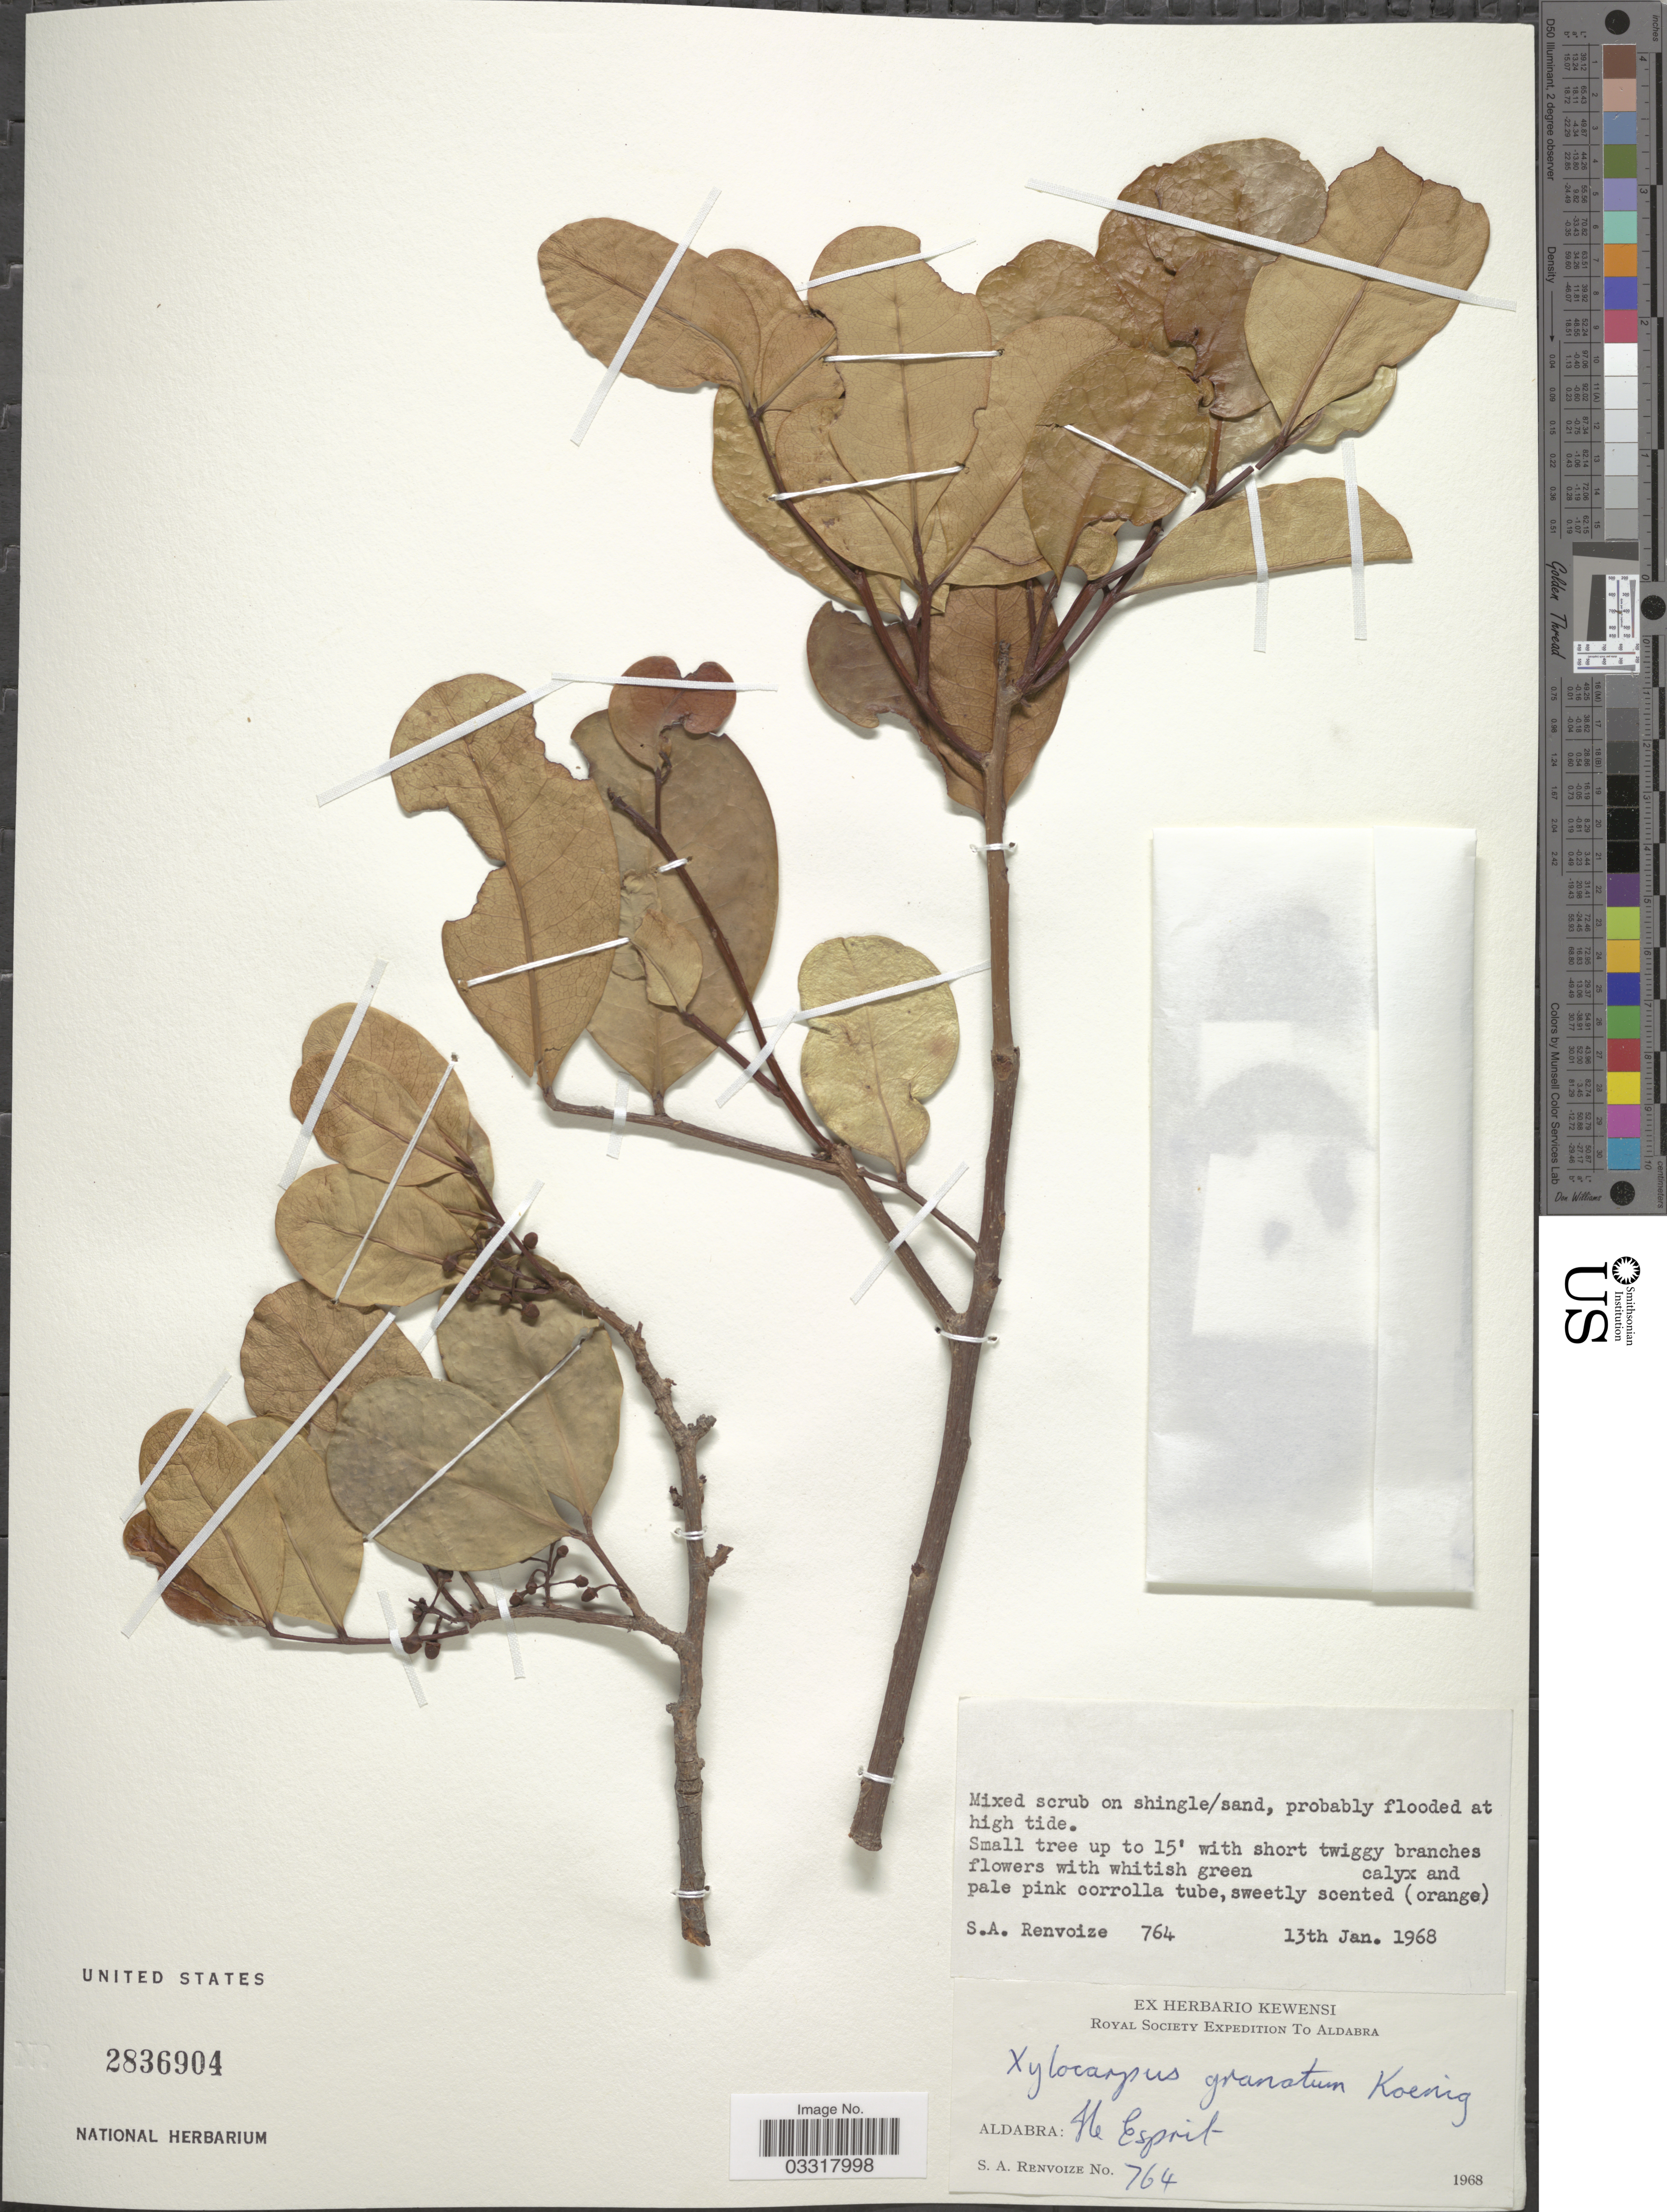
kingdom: Plantae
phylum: Tracheophyta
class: Magnoliopsida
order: Sapindales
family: Meliaceae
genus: Xylocarpus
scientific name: Xylocarpus granatum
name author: J. Koenig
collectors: S. A. Renvoize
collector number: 764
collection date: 1968-01-13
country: Seychelles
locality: Aldabra: Ile Esprit.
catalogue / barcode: US 2836904